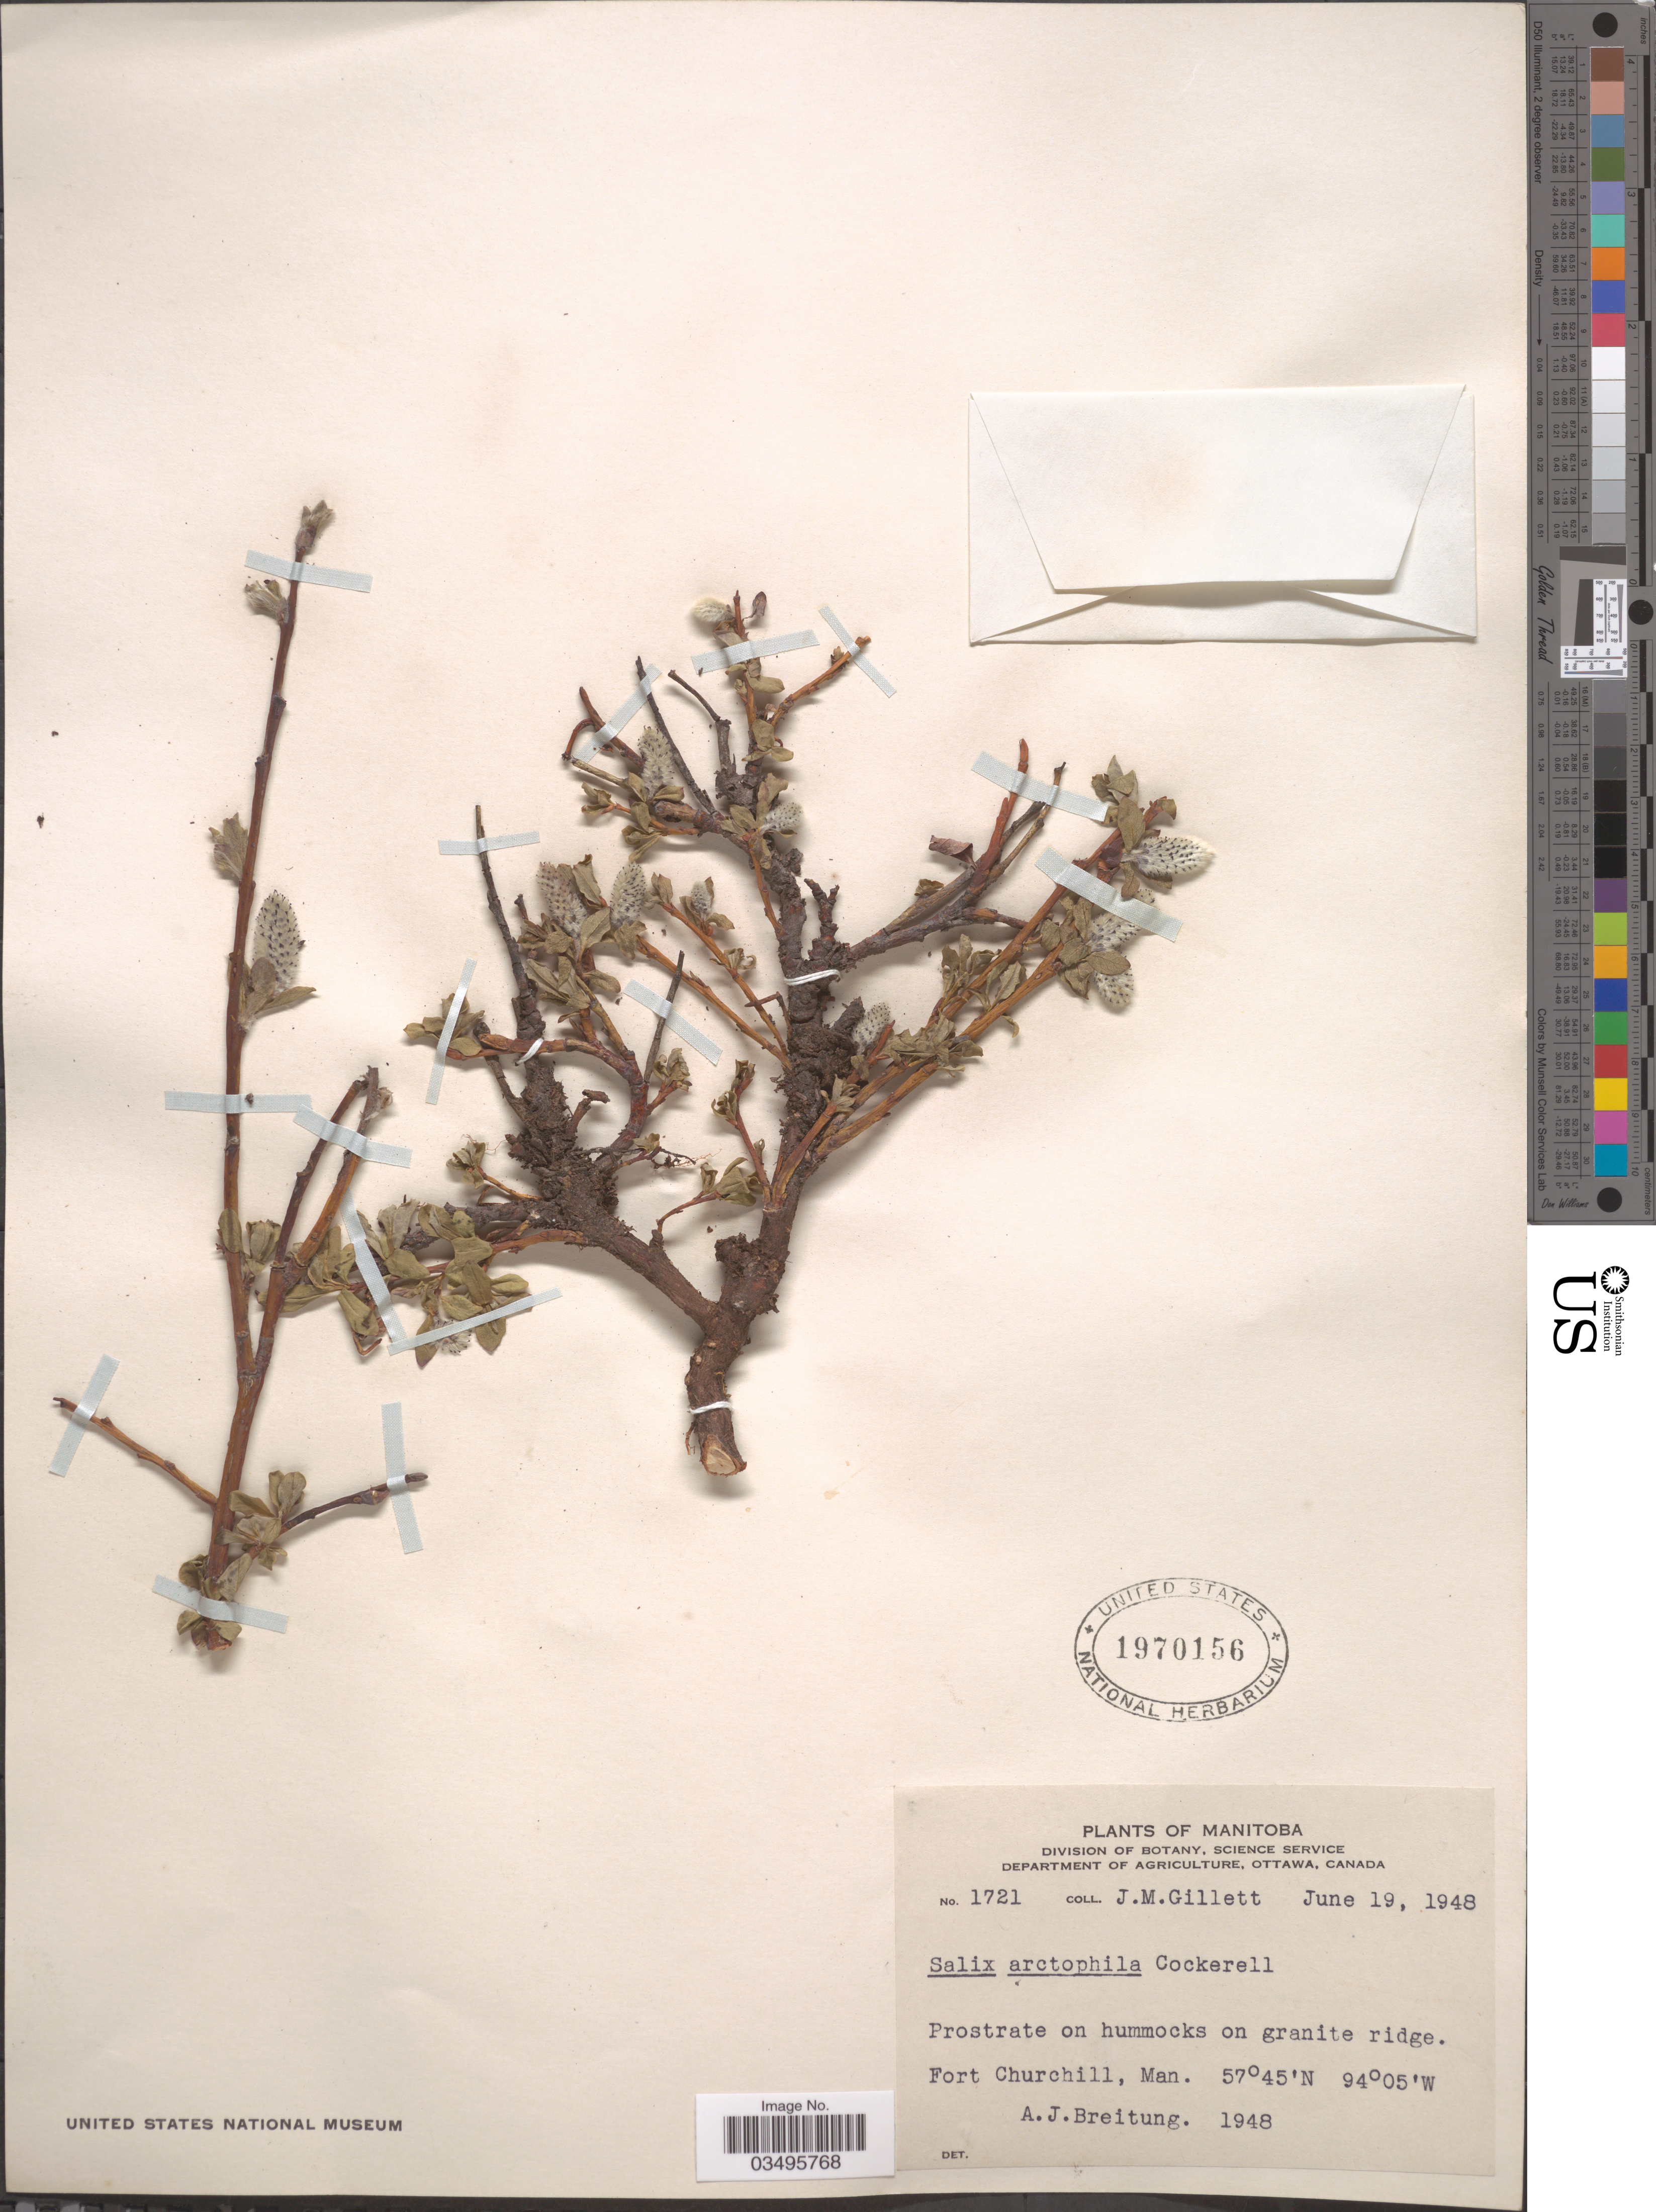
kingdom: Plantae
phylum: Tracheophyta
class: Magnoliopsida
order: Malpighiales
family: Salicaceae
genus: Salix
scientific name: Salix arctophila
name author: Cockerell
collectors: J. M. Gillett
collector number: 1721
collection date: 1948-06-19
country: Canada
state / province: Manitoba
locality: Fort Churchill.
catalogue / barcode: US 1970156